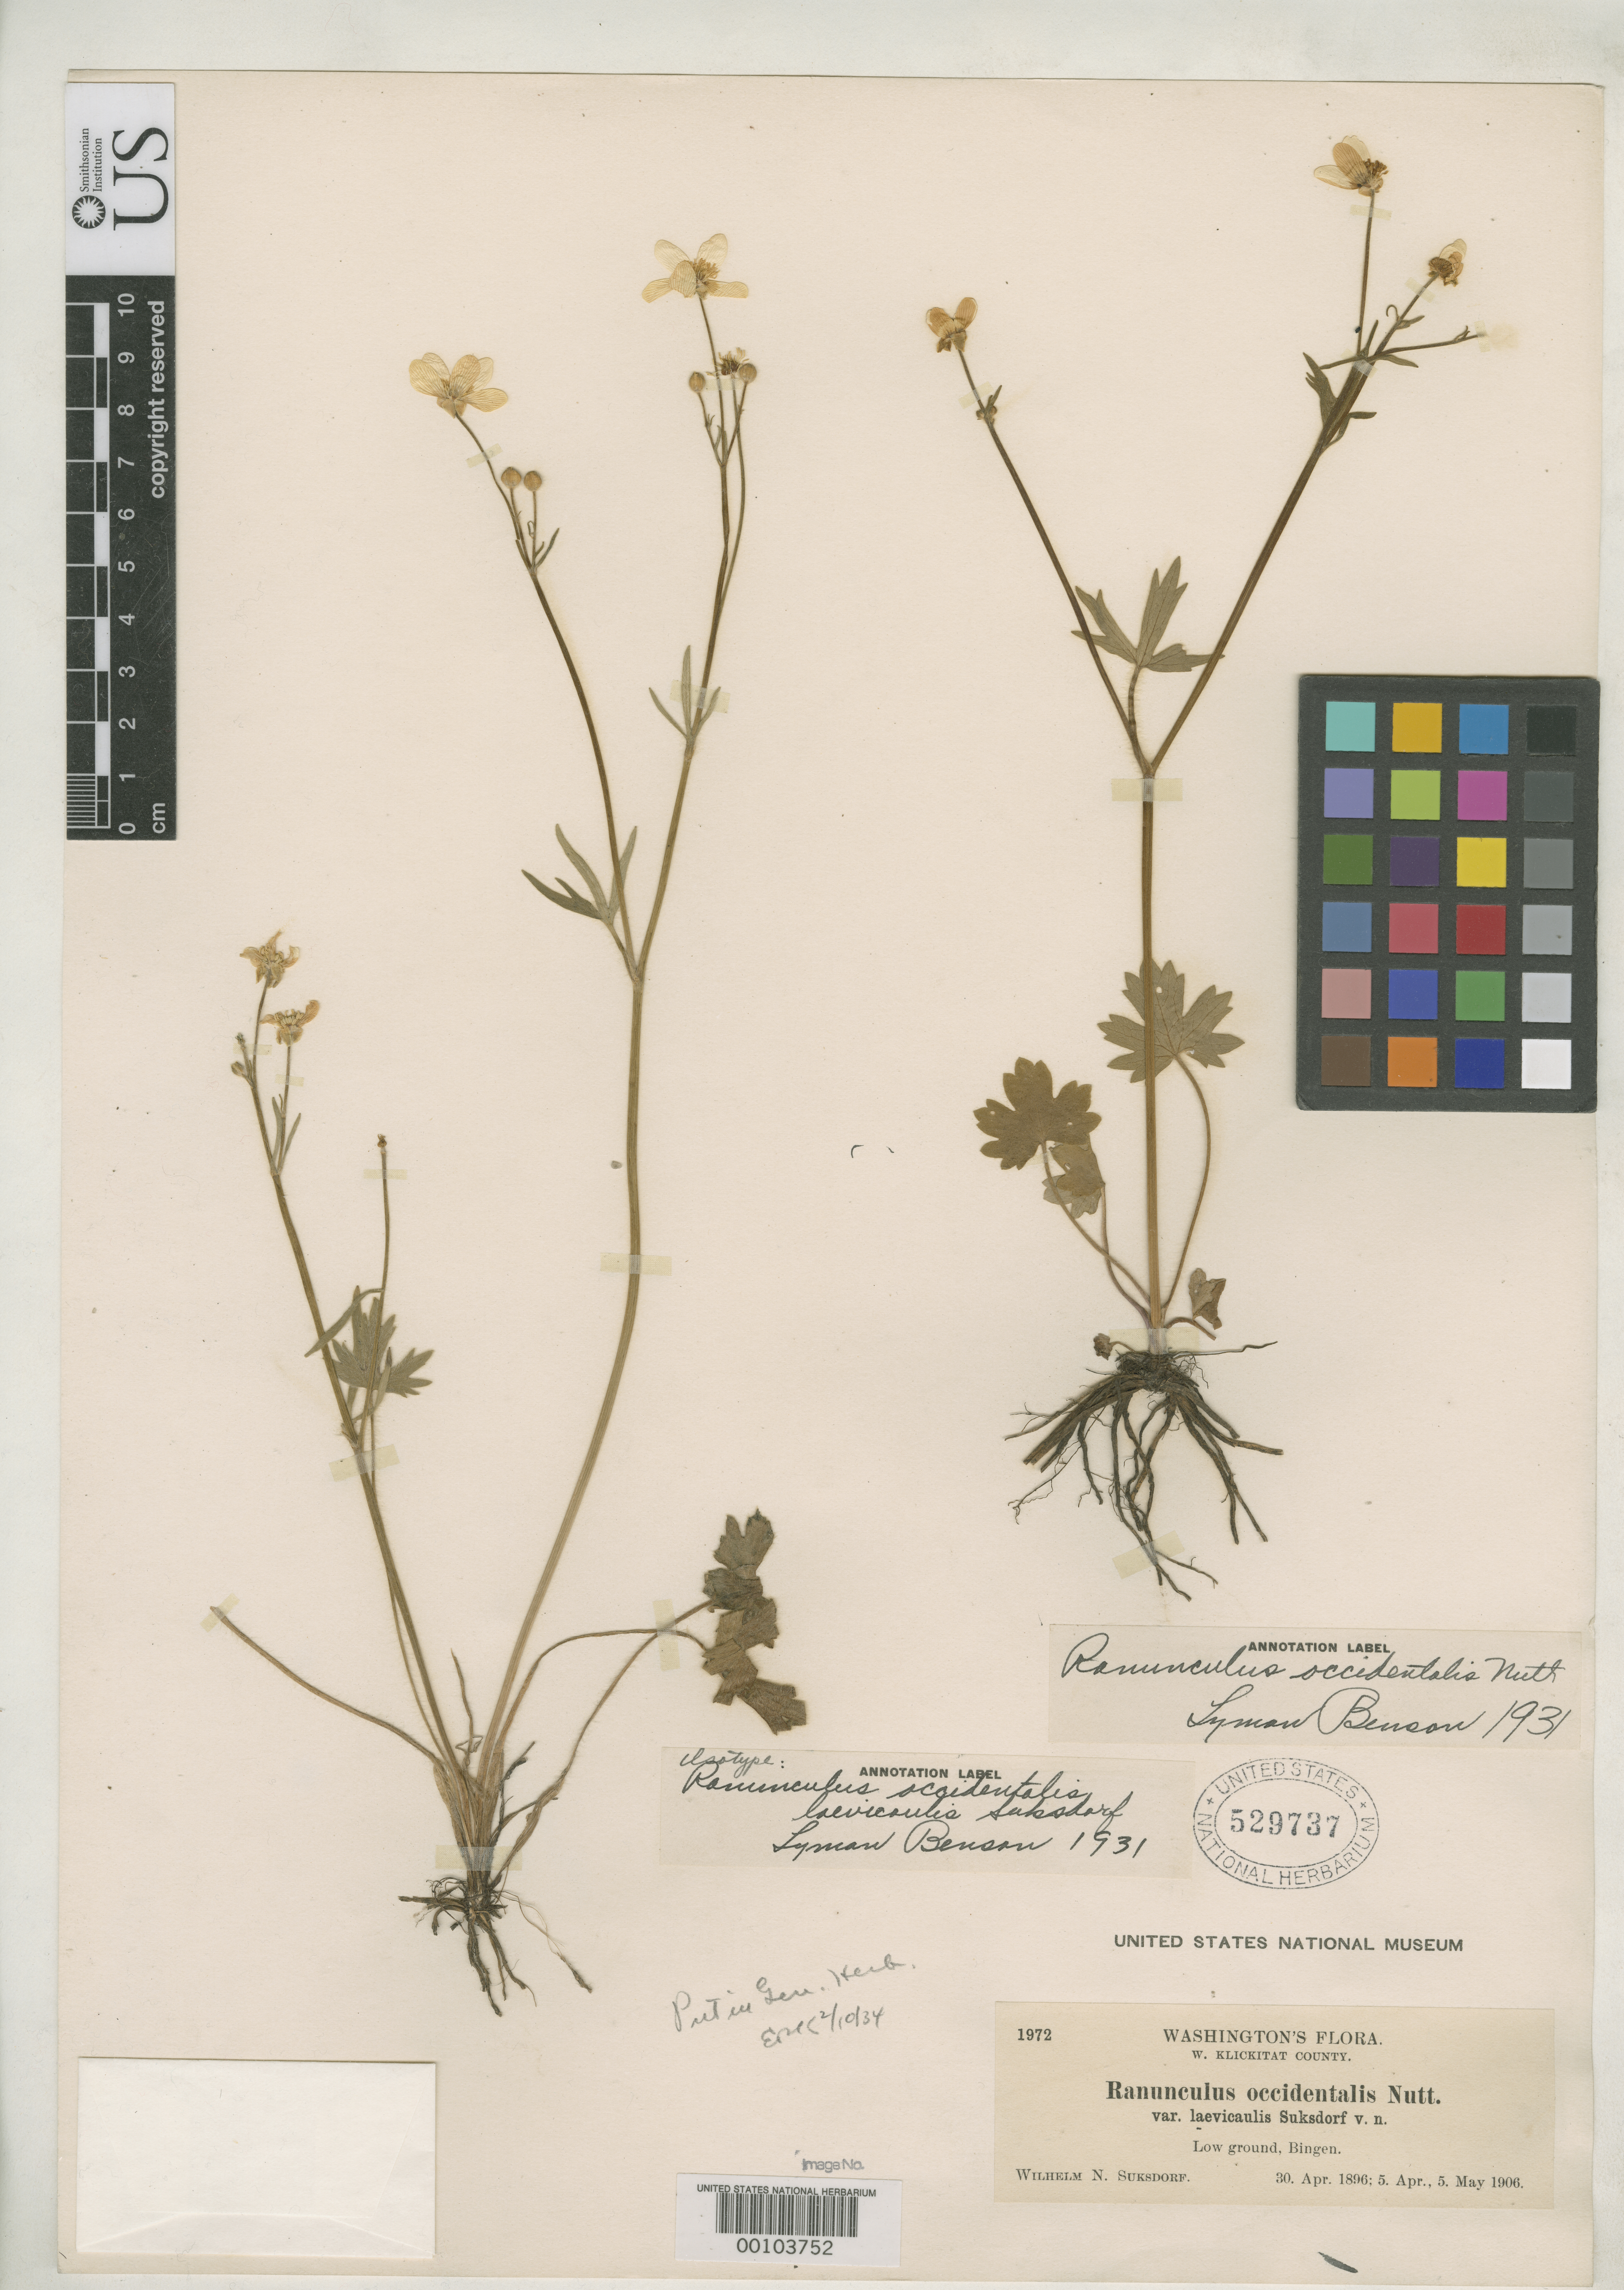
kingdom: Plantae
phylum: Tracheophyta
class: Magnoliopsida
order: Ranunculales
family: Ranunculaceae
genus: Ranunculus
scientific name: Ranunculus occidentalis var. laevicaulis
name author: Suksd.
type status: Isotype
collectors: W. N. Suksdorf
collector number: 1972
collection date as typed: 30 Apr 1896 to 05 May 1906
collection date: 1896-04-30/1906-05-05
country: United States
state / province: Washington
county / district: Klickitat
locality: Bingen.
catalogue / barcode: US 529737